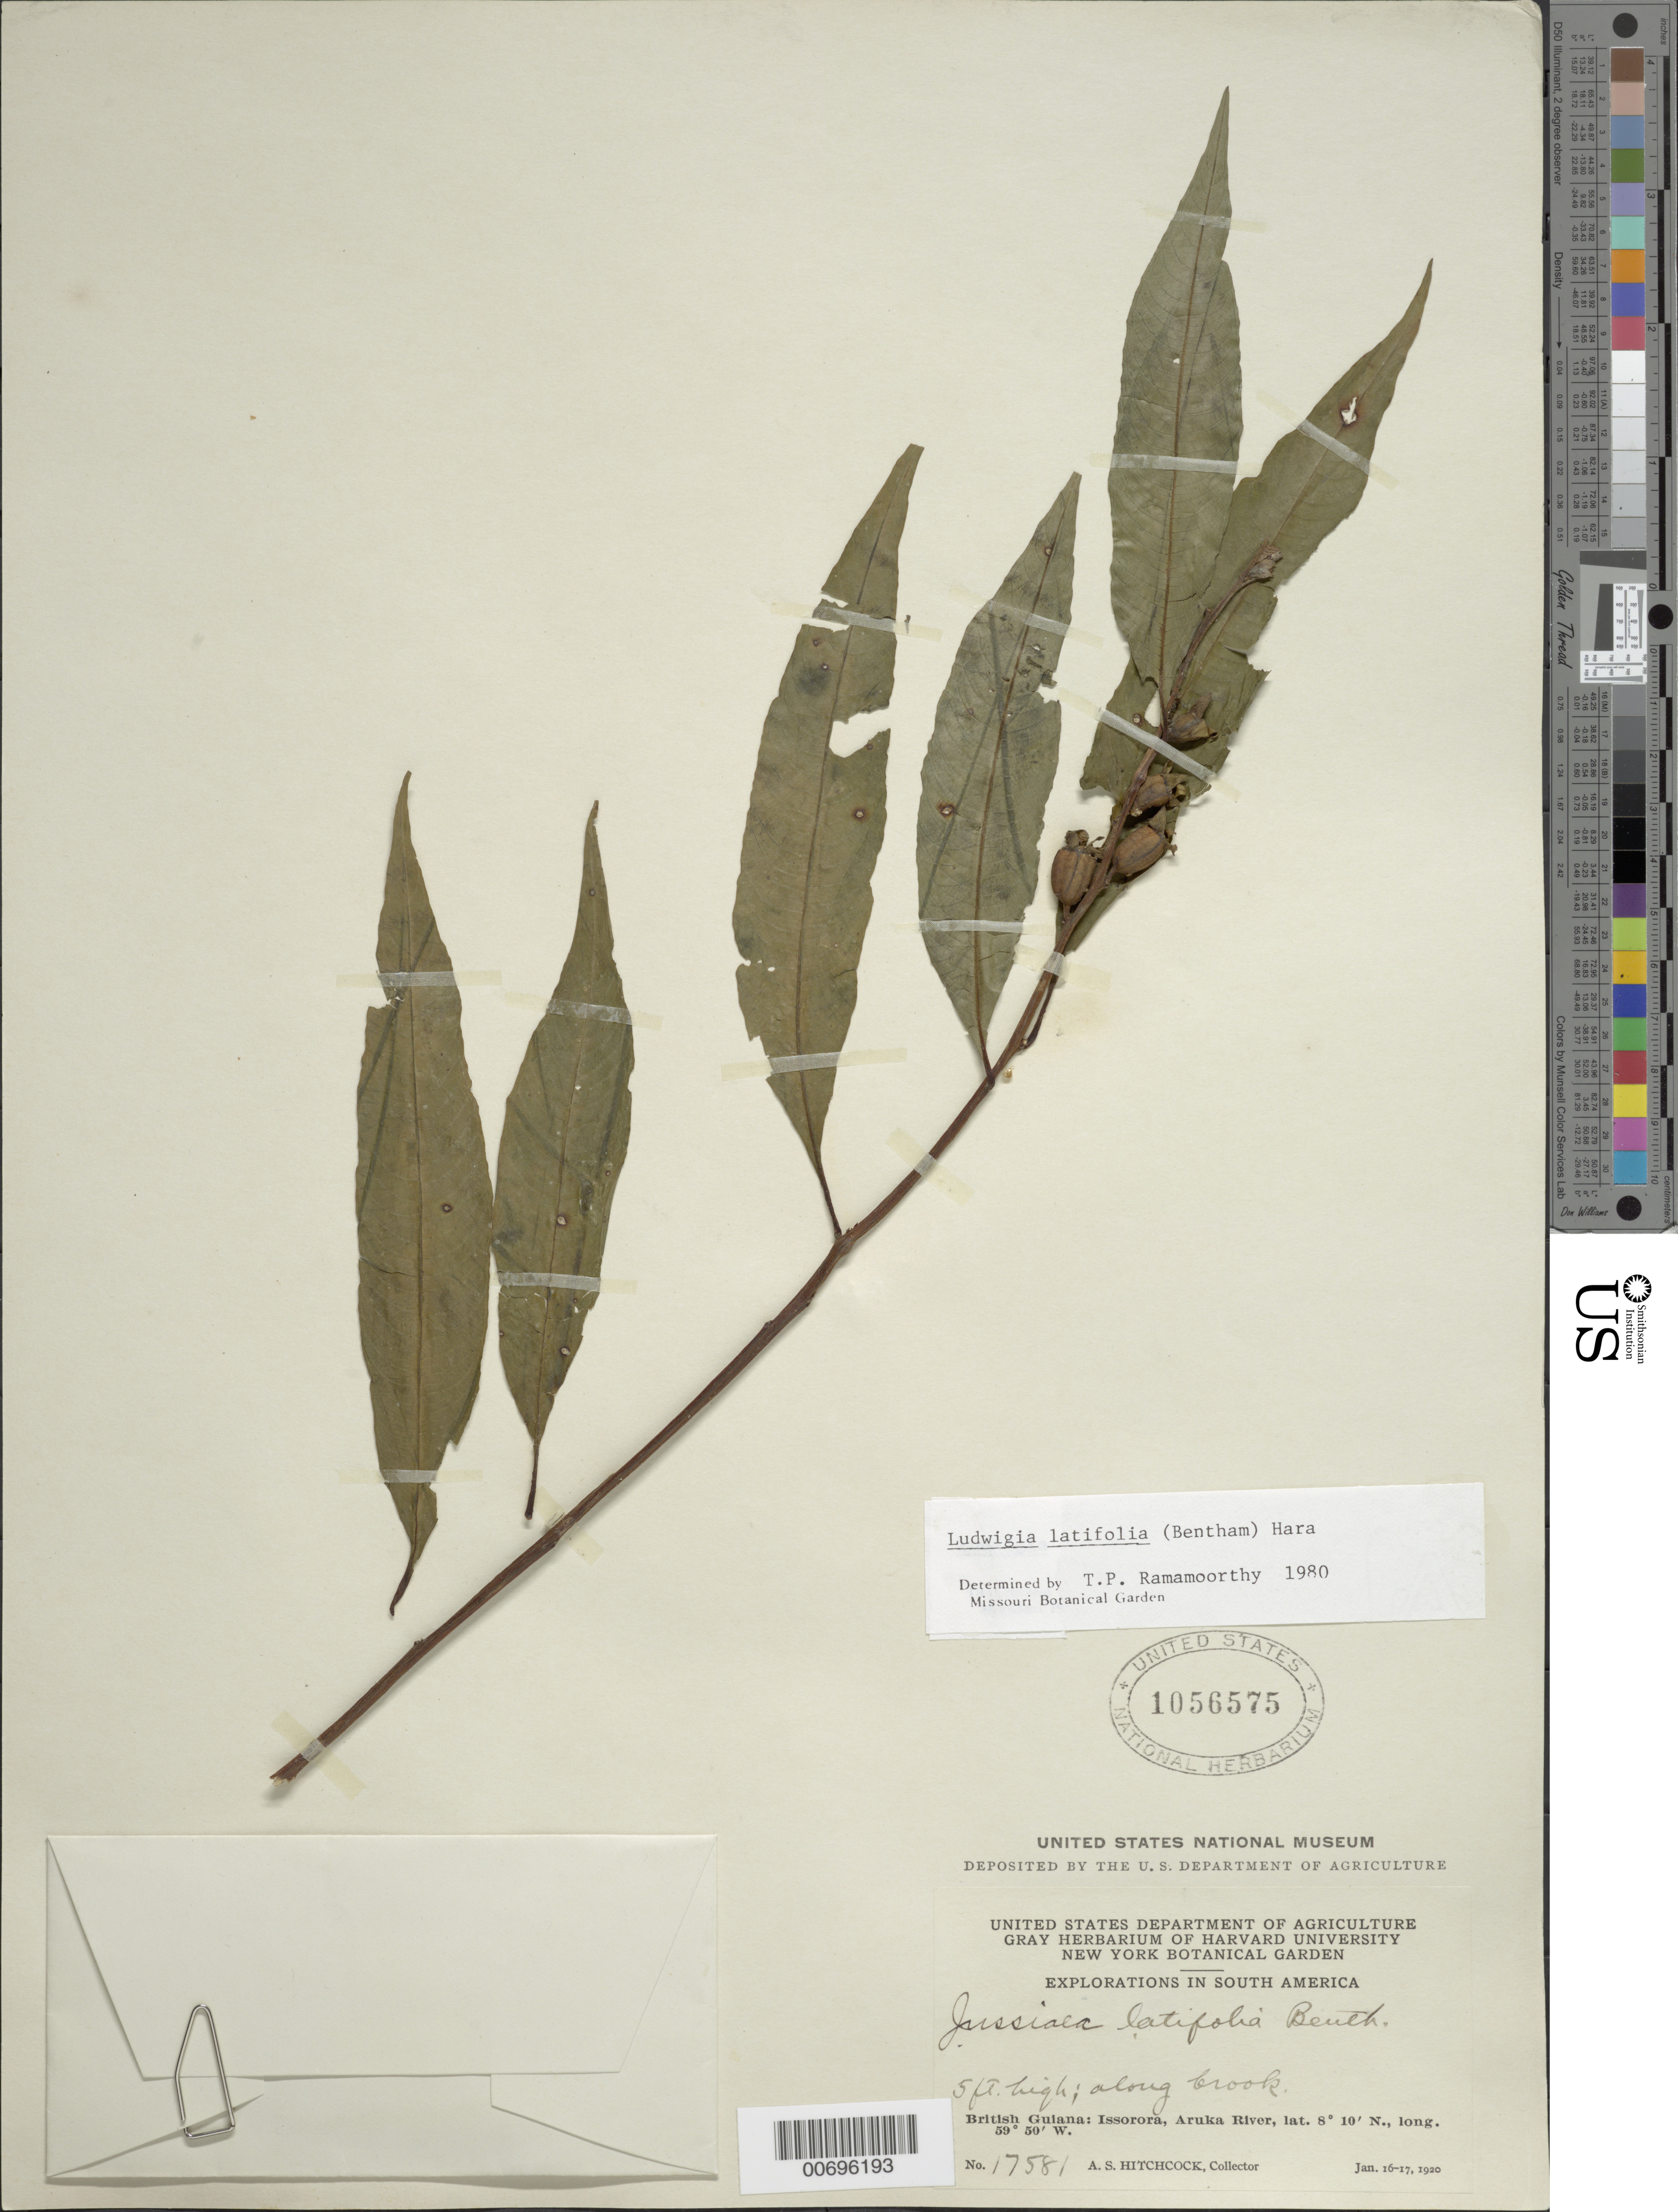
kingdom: Plantae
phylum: Tracheophyta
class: Magnoliopsida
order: Myrtales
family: Onagraceae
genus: Ludwigia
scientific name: Ludwigia latifolia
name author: (Benth.) H. Hara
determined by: Ramamoorthy, T. P.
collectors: A. S. Hitchcock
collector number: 17581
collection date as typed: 16-Jan-20 to 17-Jan-20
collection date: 1920-01-16/1920-01-17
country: Guyana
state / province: Barima-Waini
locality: Issorora, vic of, on the Aruka River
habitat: Along brook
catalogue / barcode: US 1056575